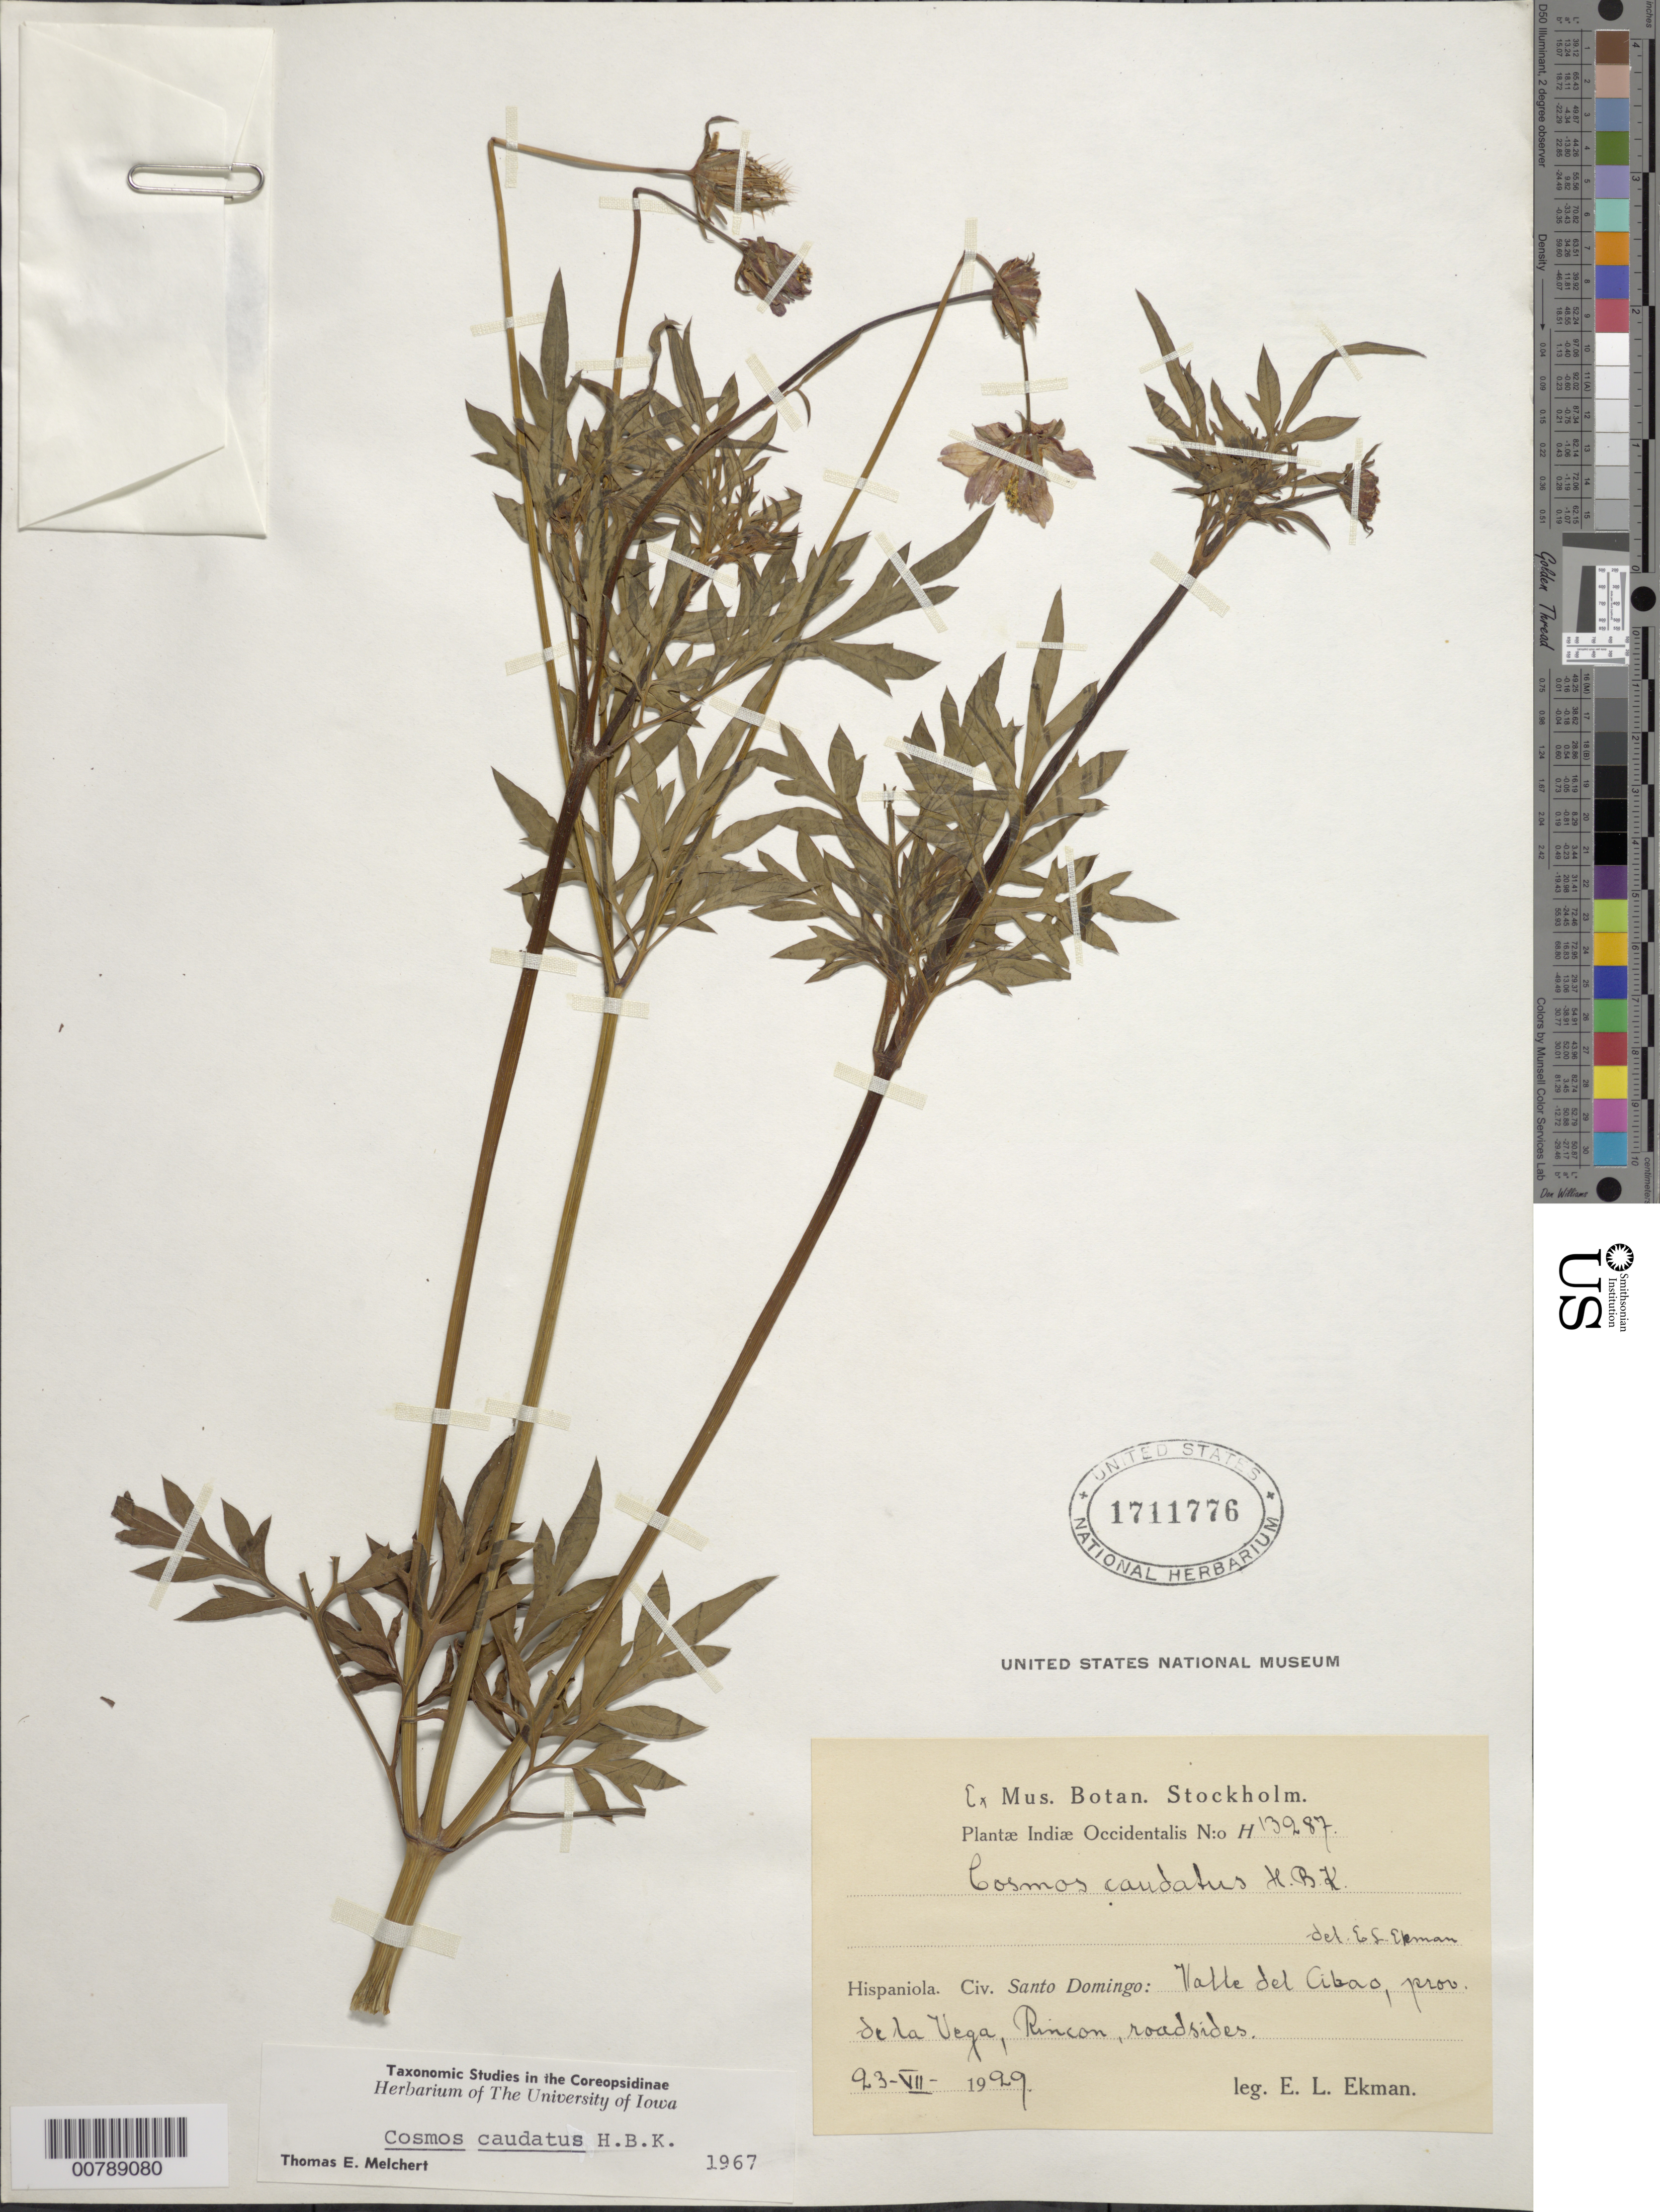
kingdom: Plantae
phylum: Tracheophyta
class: Magnoliopsida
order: Asterales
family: Asteraceae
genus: Cosmos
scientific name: Cosmos caudatus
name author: Kunth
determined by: Melchert, T. E.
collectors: E. L. Ekman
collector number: H 13987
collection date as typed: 23 Jul 1929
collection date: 1929-07-23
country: Dominican Republic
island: Hispaniola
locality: Santo Domingo: Valle del Cibao, provincia de La Vega, Rincon, roadsides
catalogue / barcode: US 1711776